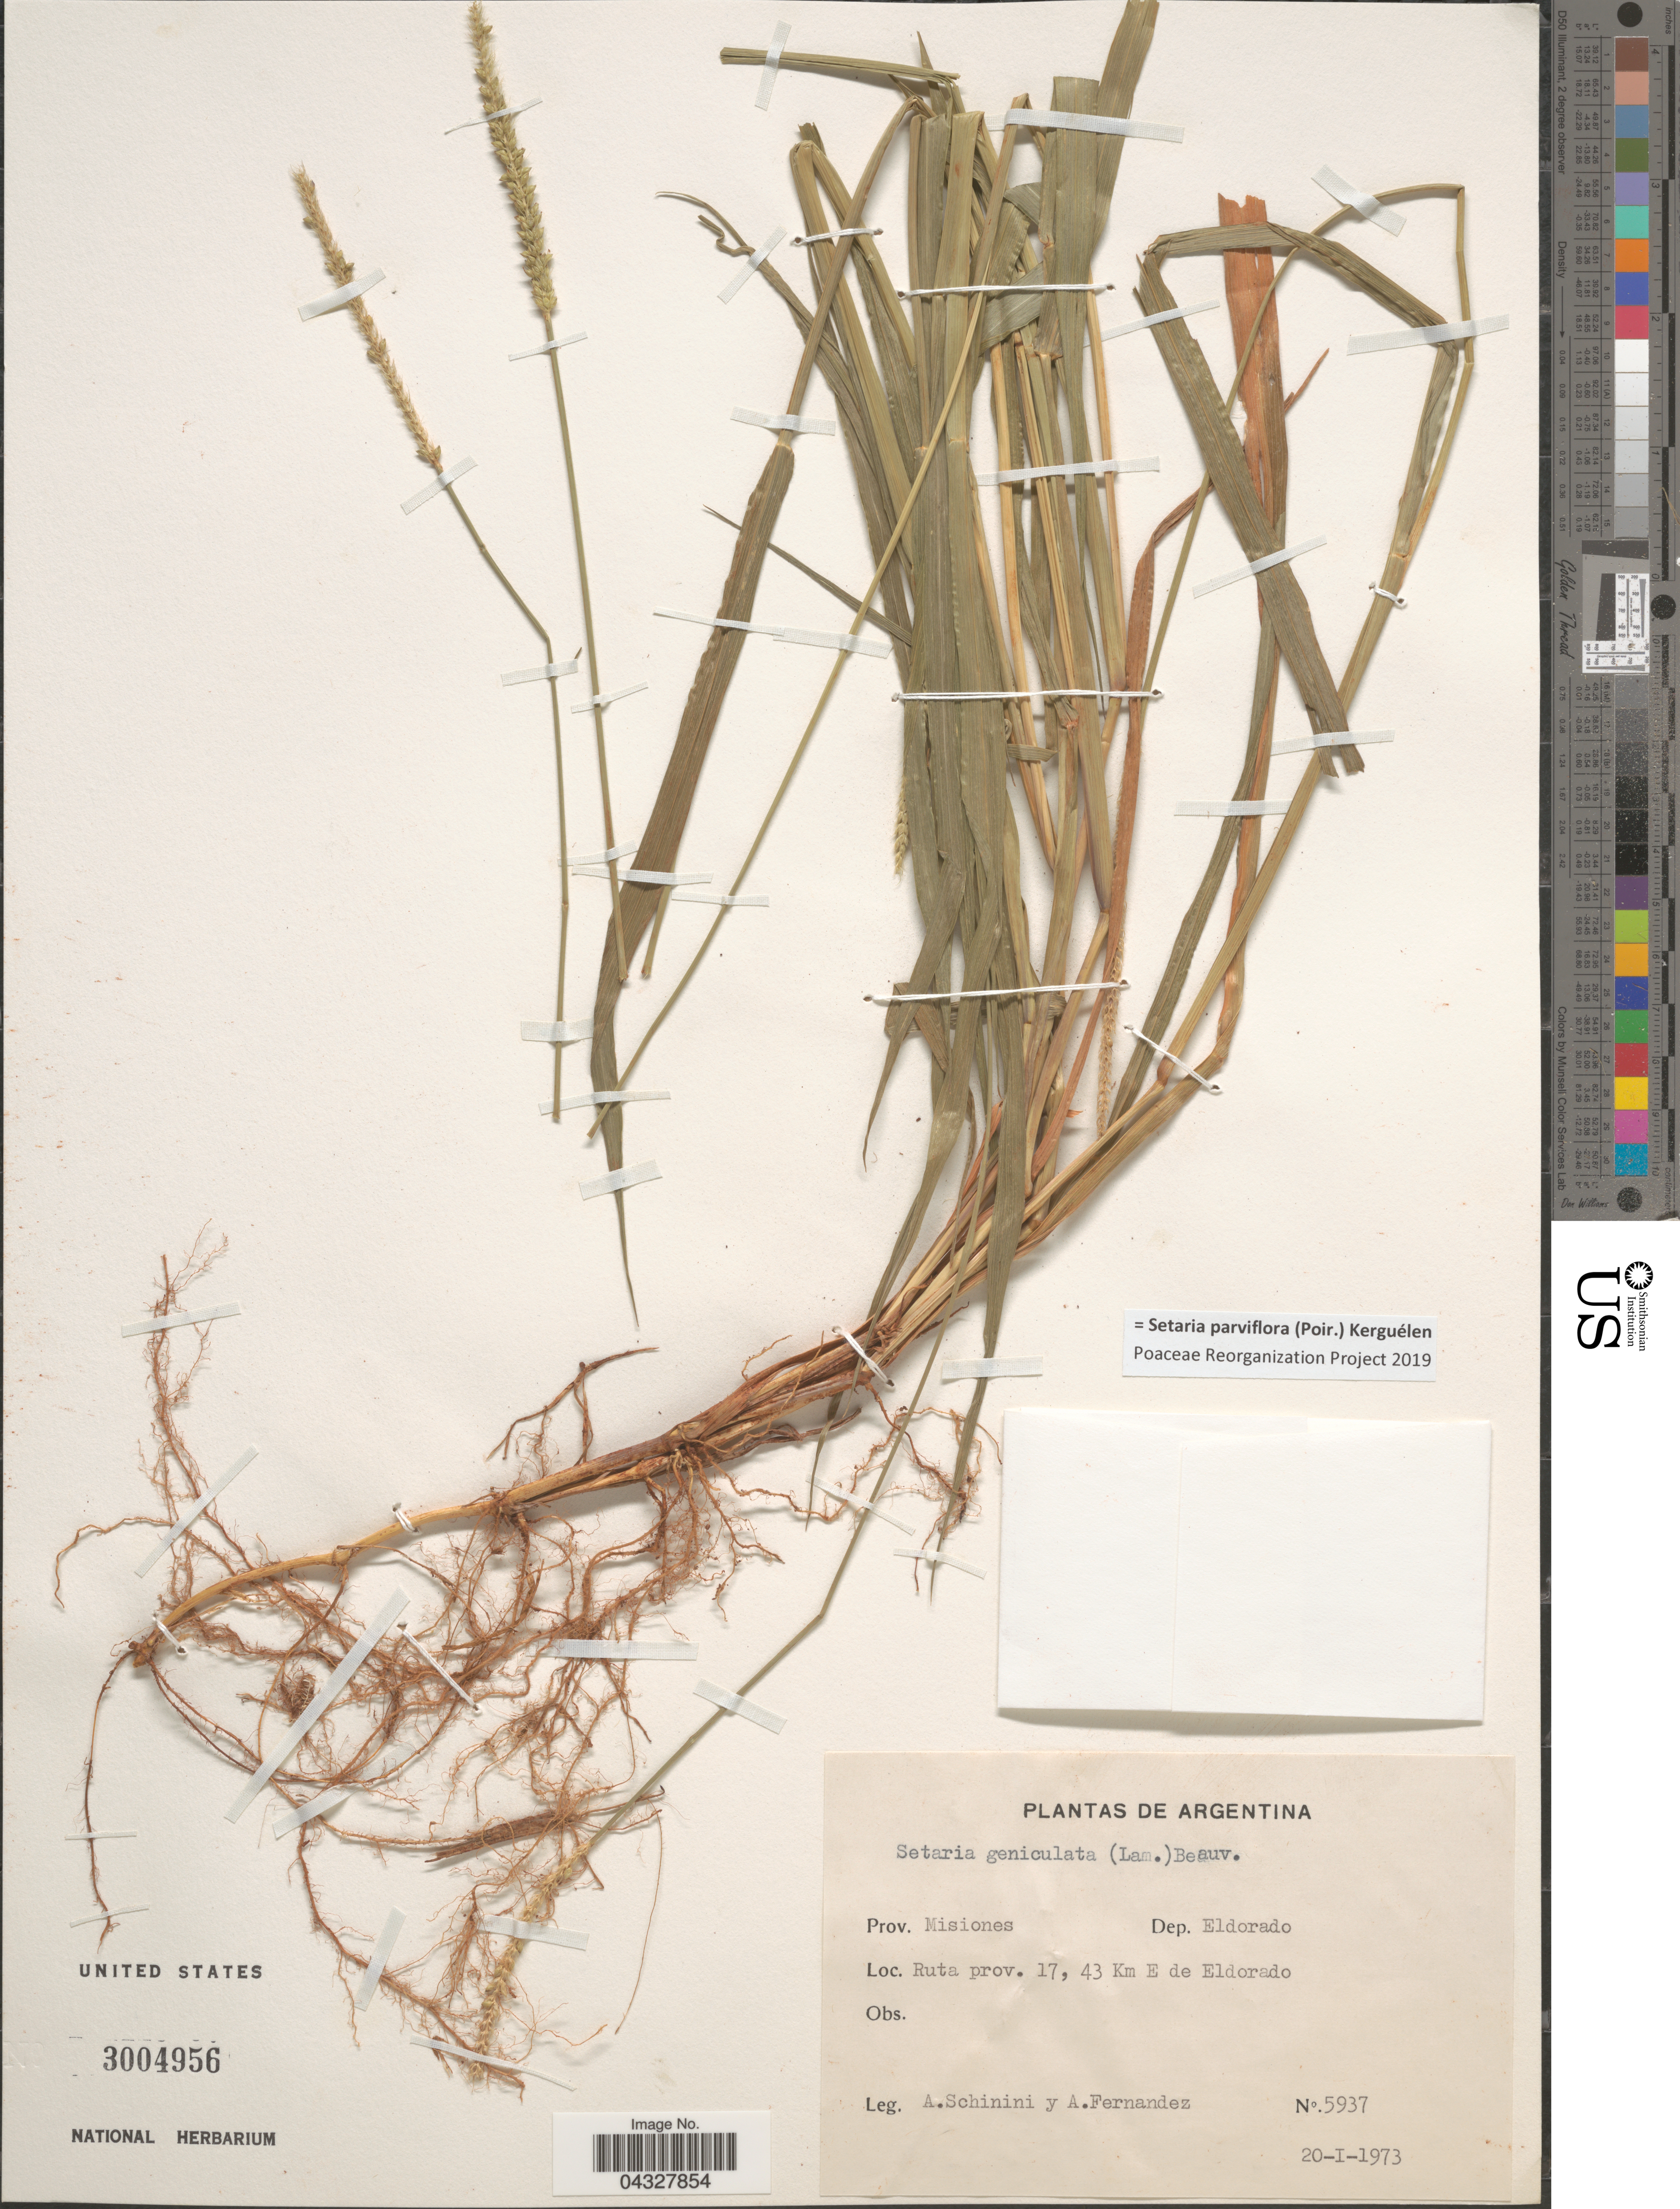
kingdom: Plantae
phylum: Tracheophyta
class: Liliopsida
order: Poales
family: Poaceae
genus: Setaria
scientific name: Setaria parviflora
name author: (Poir.) Kerguélen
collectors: A. Schinini & A. Fernandez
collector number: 5937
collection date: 1973-01-20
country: Argentina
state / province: Misiones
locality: Dep. Eldorado. Ruta prov. 17, 43 Km E de Eldorado.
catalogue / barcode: US 3004956